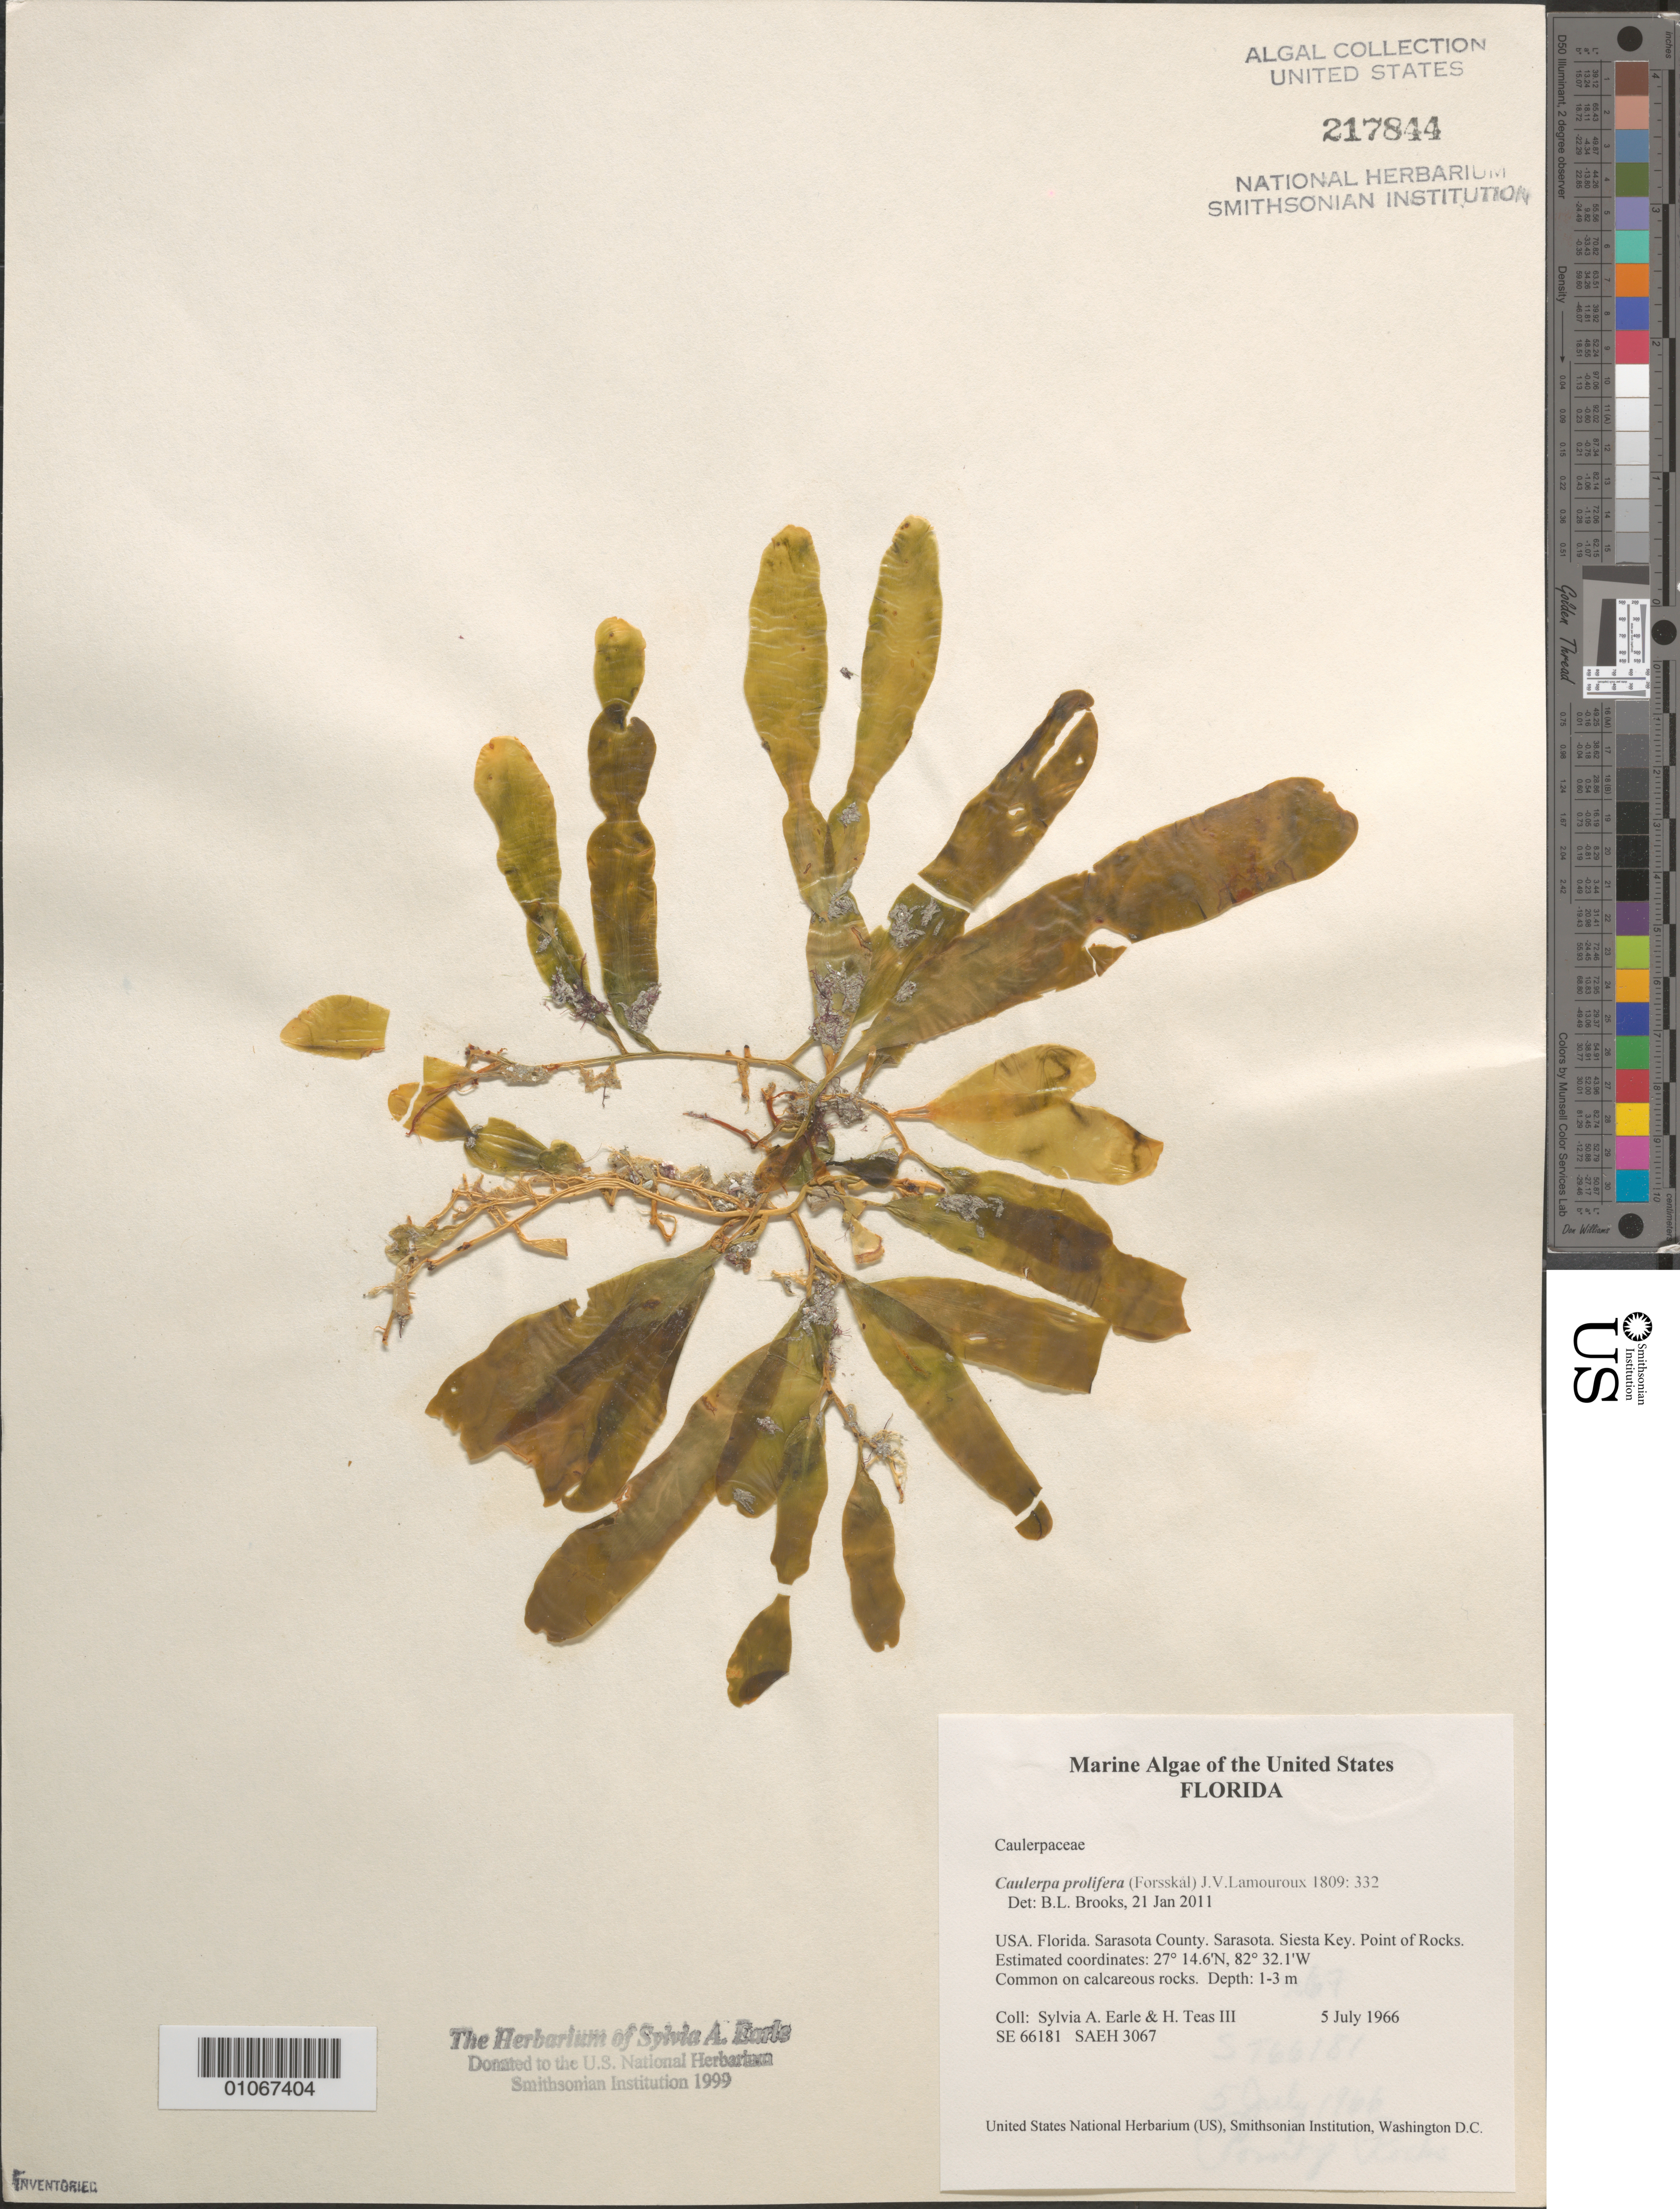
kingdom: Plantae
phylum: Chlorophyta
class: Ulvophyceae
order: Bryopsidales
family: Caulerpaceae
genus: Caulerpa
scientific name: Caulerpa prolifera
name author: (Forssk.) J.V.Lamouroux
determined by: Brooks, B. L., (BOT), Smithsonian Institution - National Museum of Natural History (UNITED STATES)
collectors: S. A. Earle & H. Teas III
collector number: SE 66181 & SAEH 3067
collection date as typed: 05 Jul 1966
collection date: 1966-07-05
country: United States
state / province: Florida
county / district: Sarasota County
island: Siesta Key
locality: Point of Rocks, Sarasota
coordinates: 27 14.6'N, 82 32.1'W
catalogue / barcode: US 217844